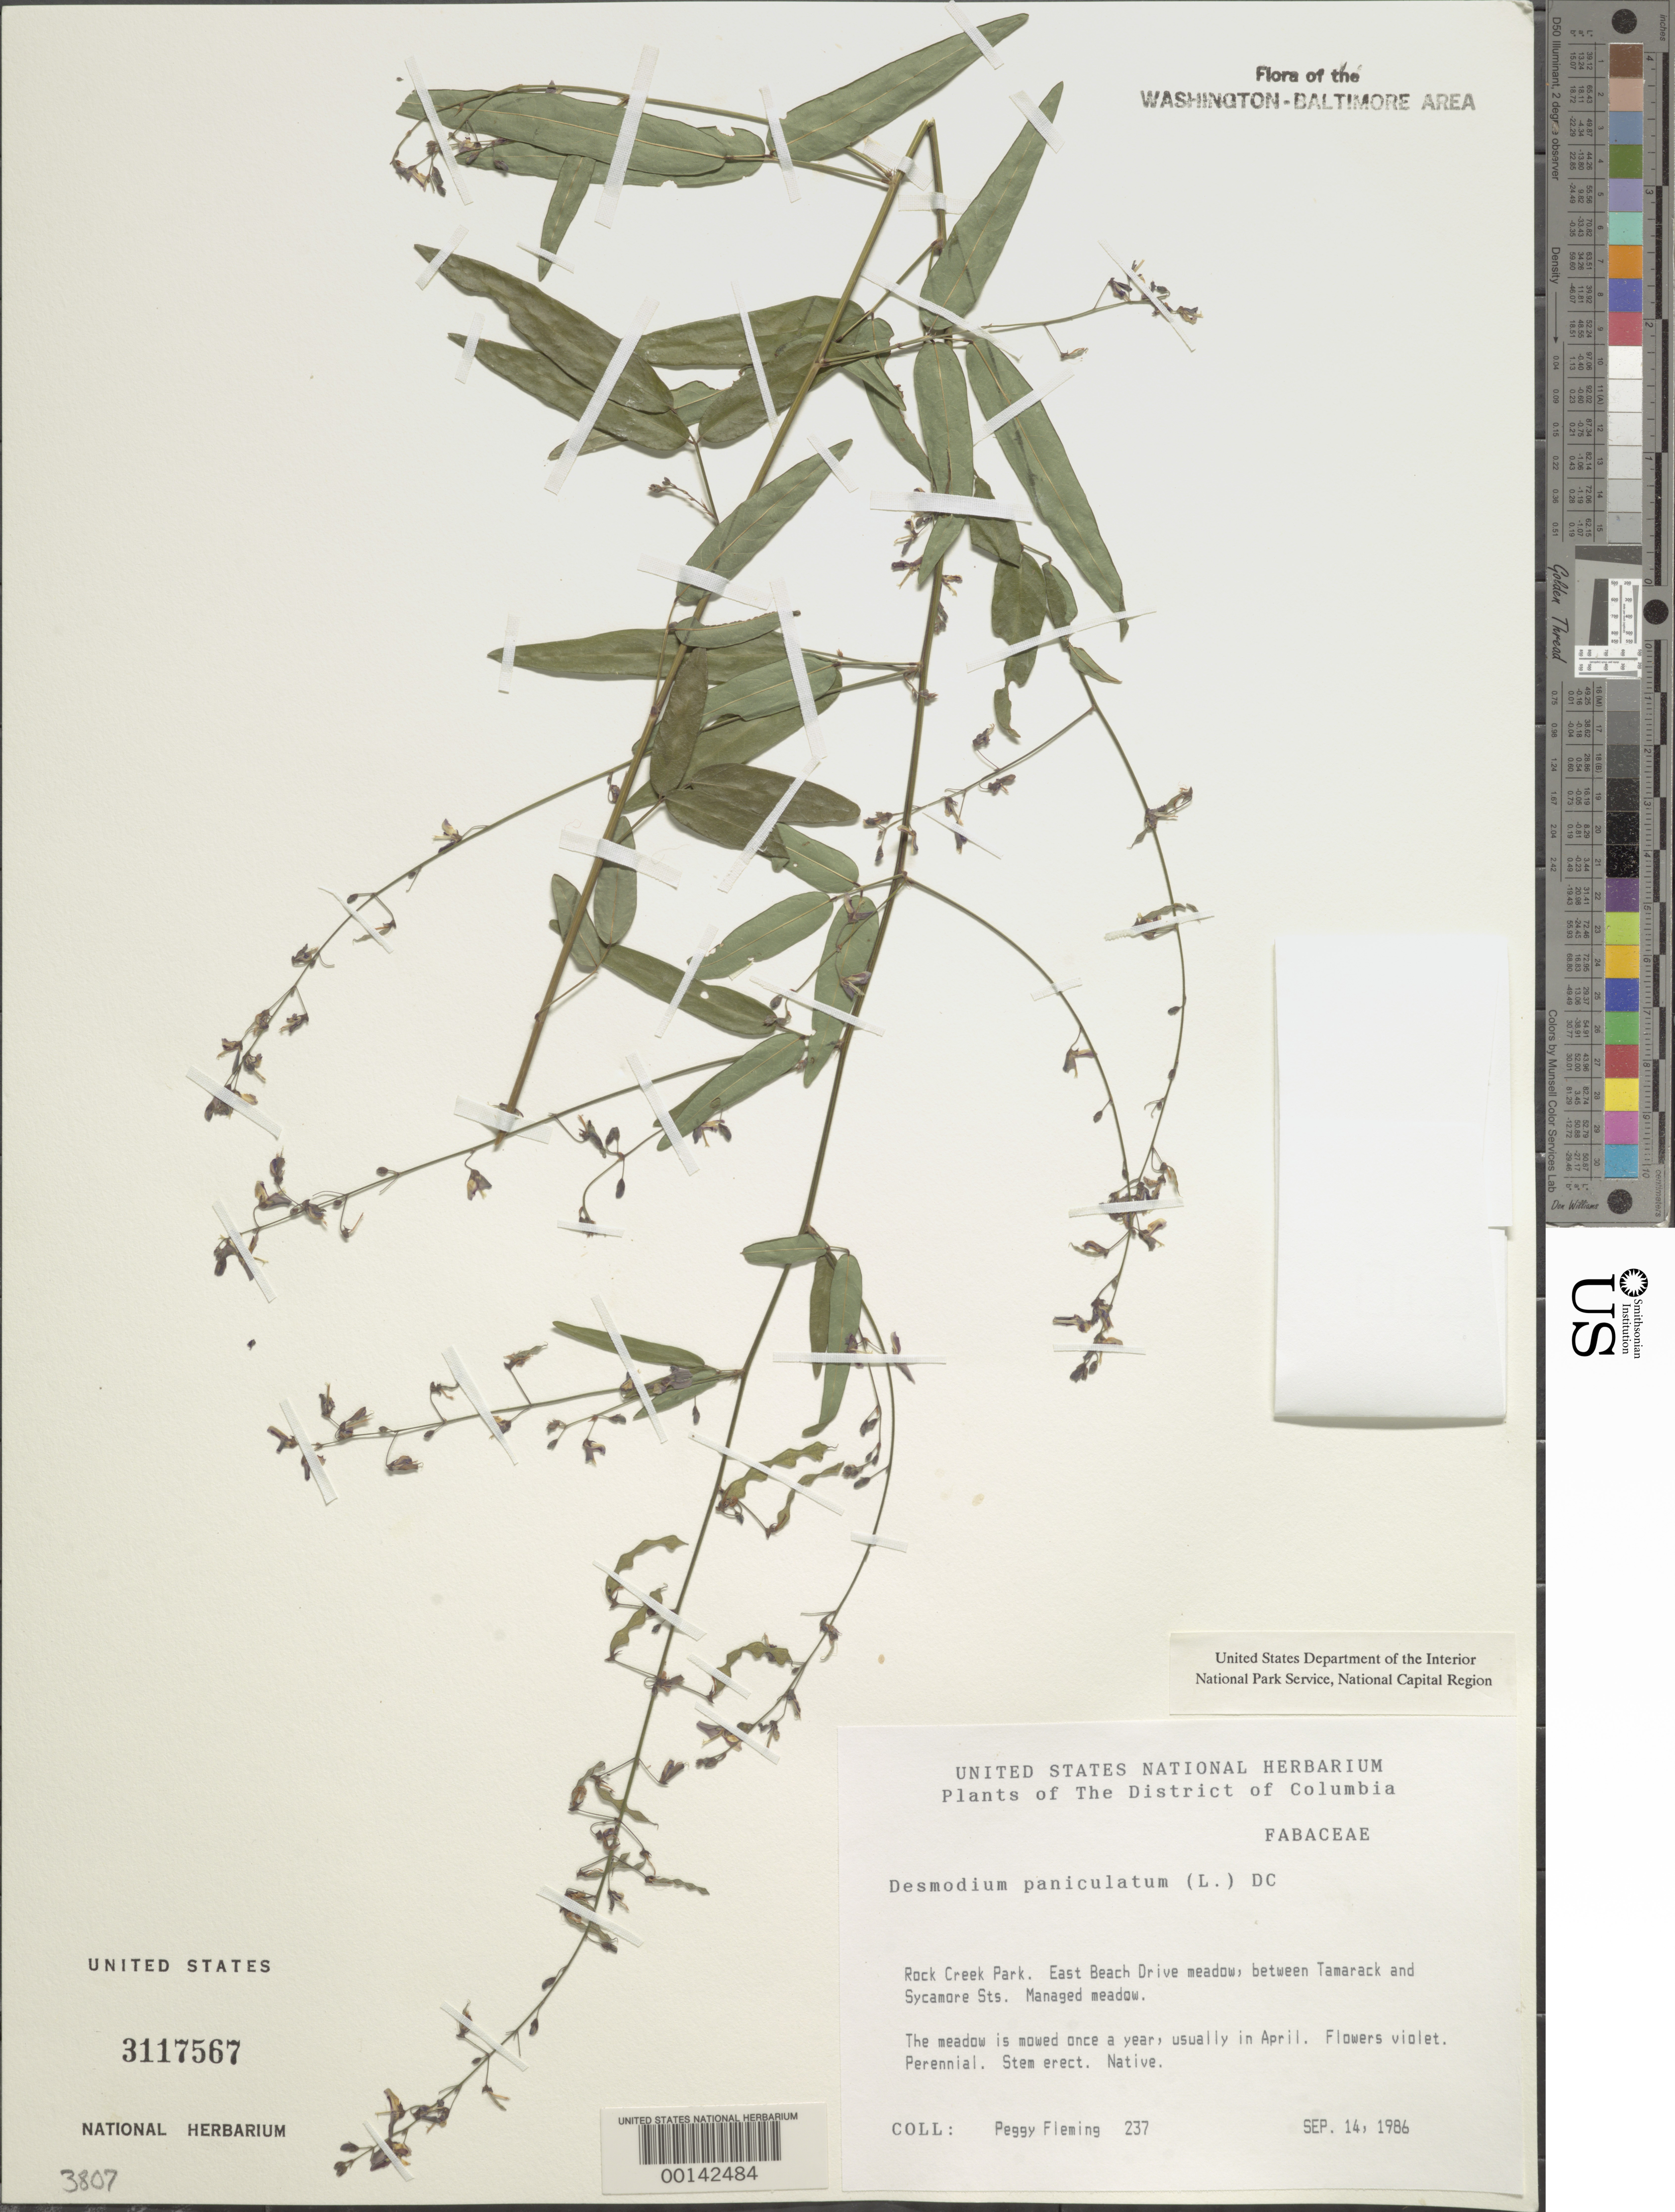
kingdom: Plantae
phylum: Tracheophyta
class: Magnoliopsida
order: Fabales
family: Fabaceae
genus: Desmodium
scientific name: Desmodium paniculatum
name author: (L.) DC.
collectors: P. Fleming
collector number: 237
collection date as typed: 14 Sep 1986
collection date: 1986-09-14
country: United States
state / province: District of Columbia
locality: Rock Creek Park. East Beach Drive meadow, between Tamarack and Sycamore Sts. Rock Creek Park and vicinity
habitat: Managed meadow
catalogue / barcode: US 3117567